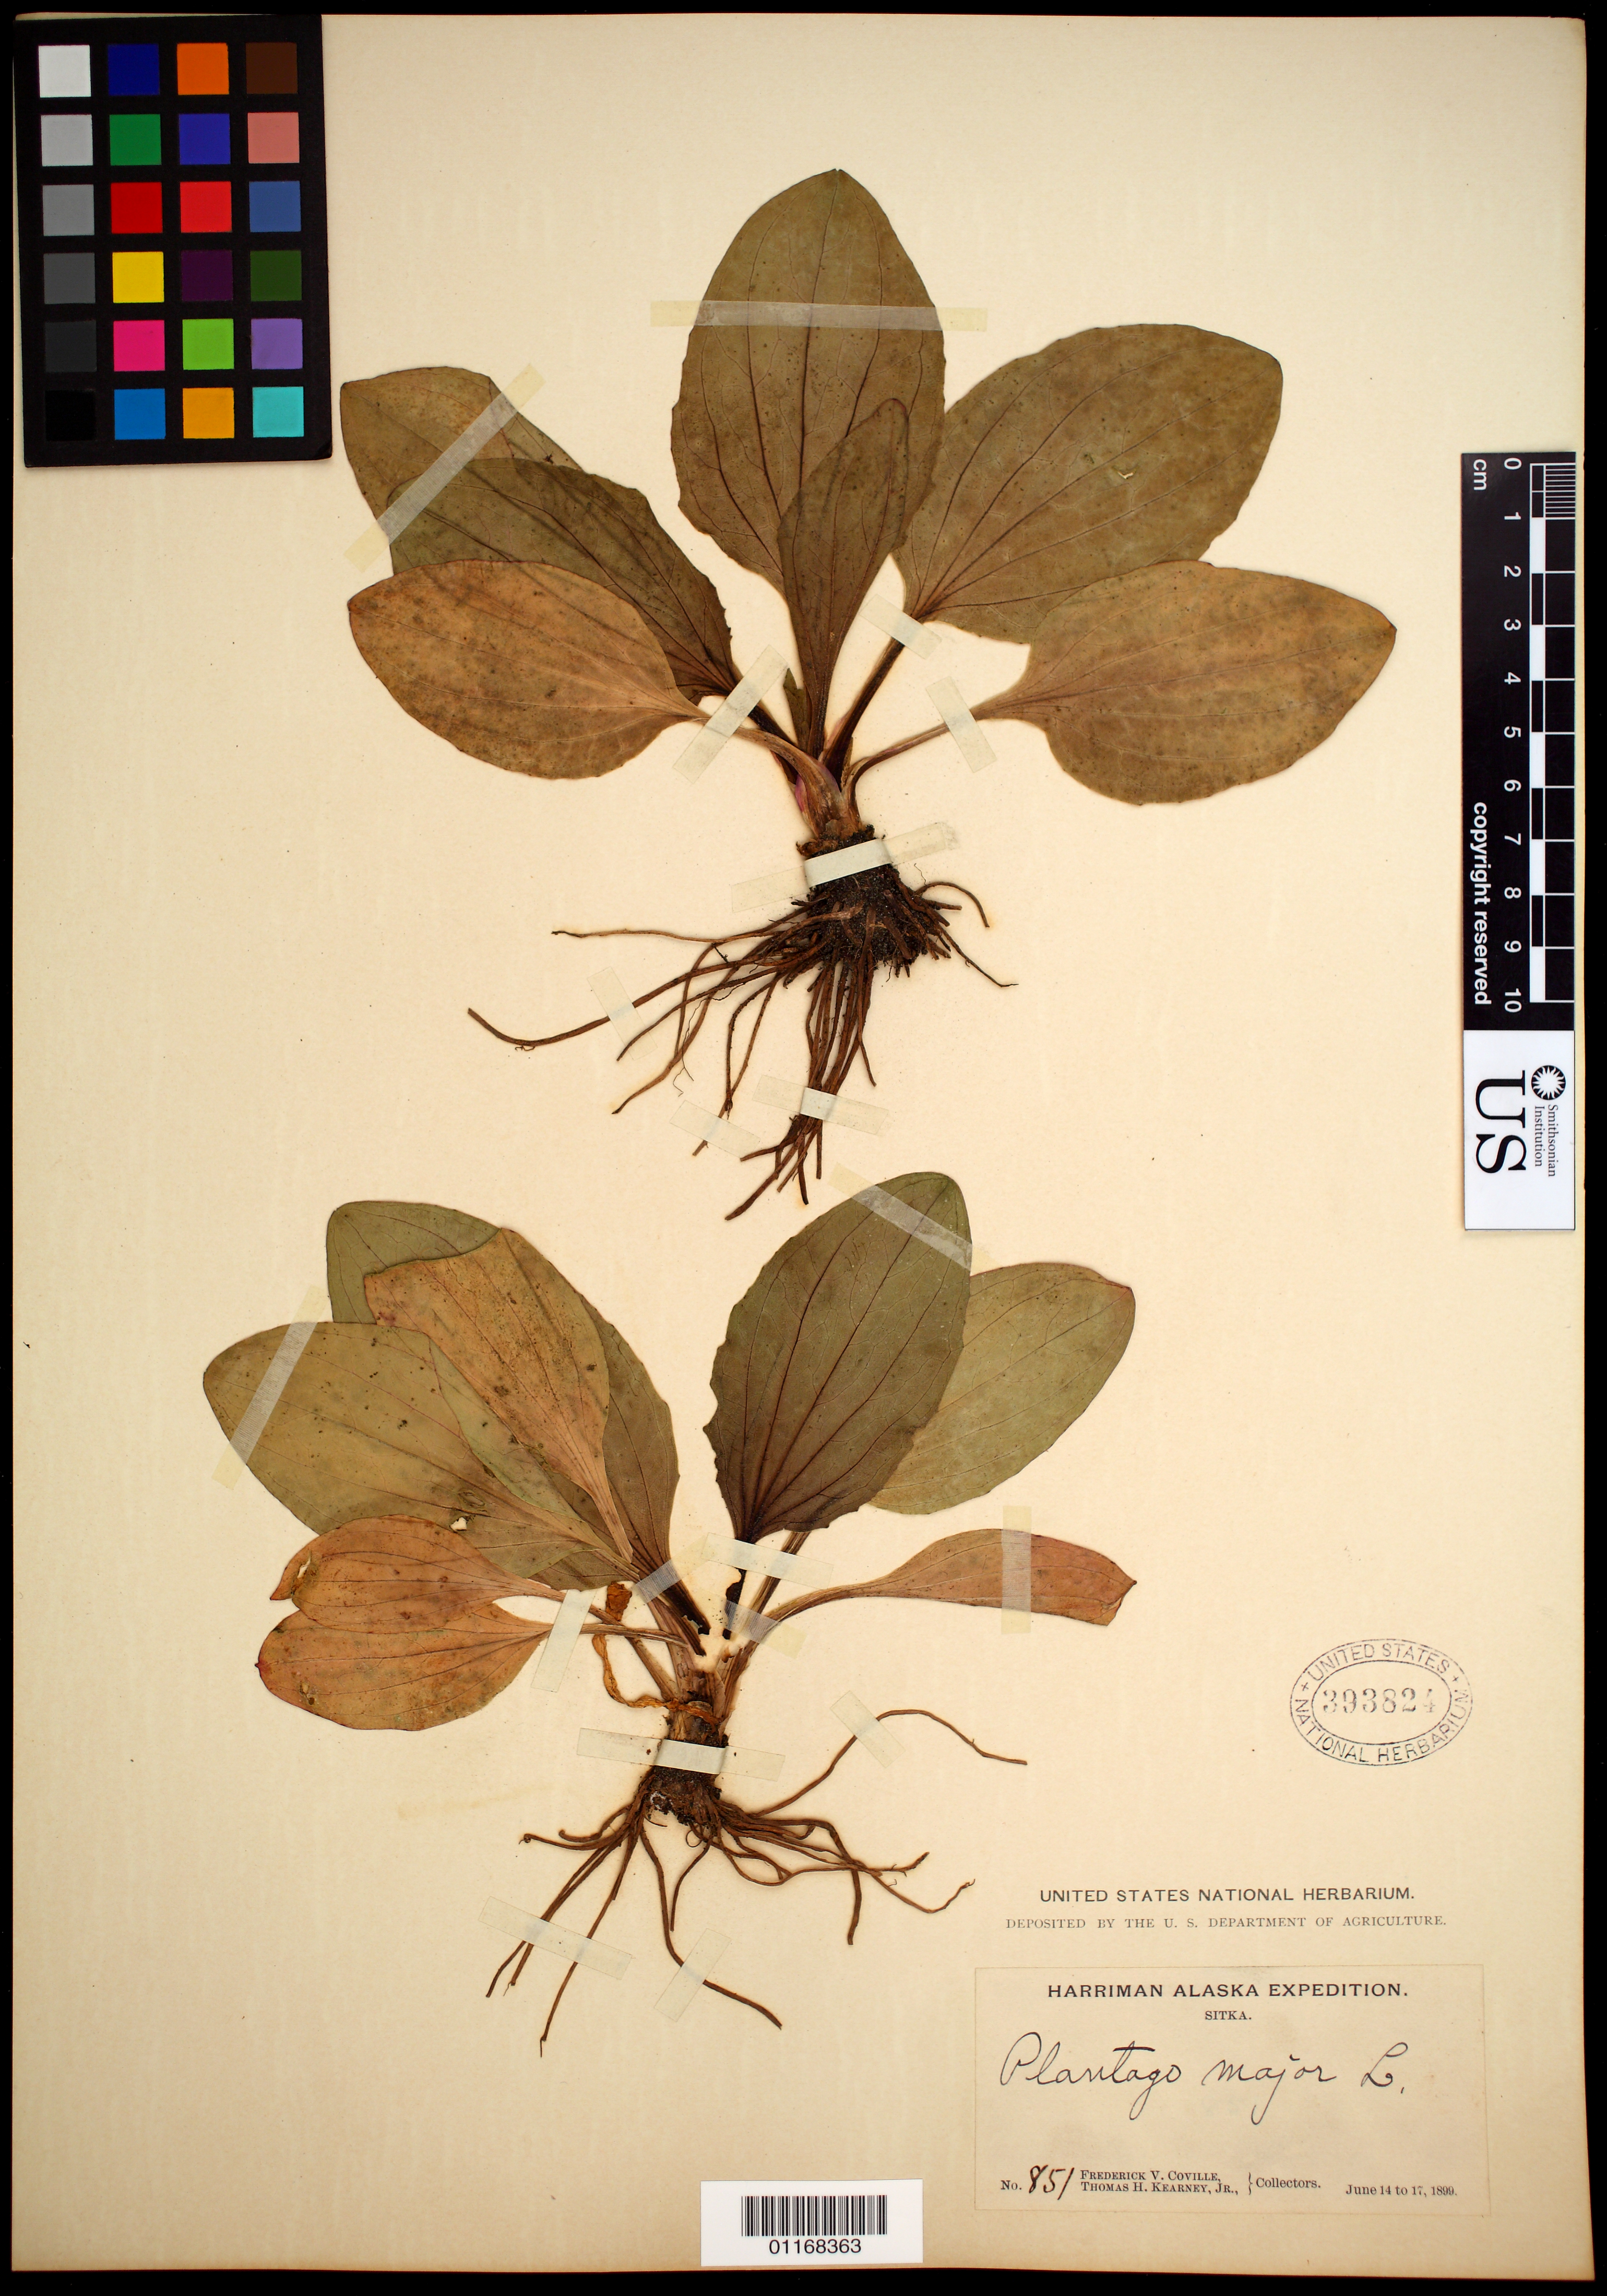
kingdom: Plantae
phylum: Tracheophyta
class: Magnoliopsida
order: Lamiales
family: Plantaginaceae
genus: Plantago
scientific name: Plantago major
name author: L.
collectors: F. V. Coville & T. H. Kearney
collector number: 851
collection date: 1899-06-14/1899-06-17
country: United States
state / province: Alaska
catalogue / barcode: US 393824